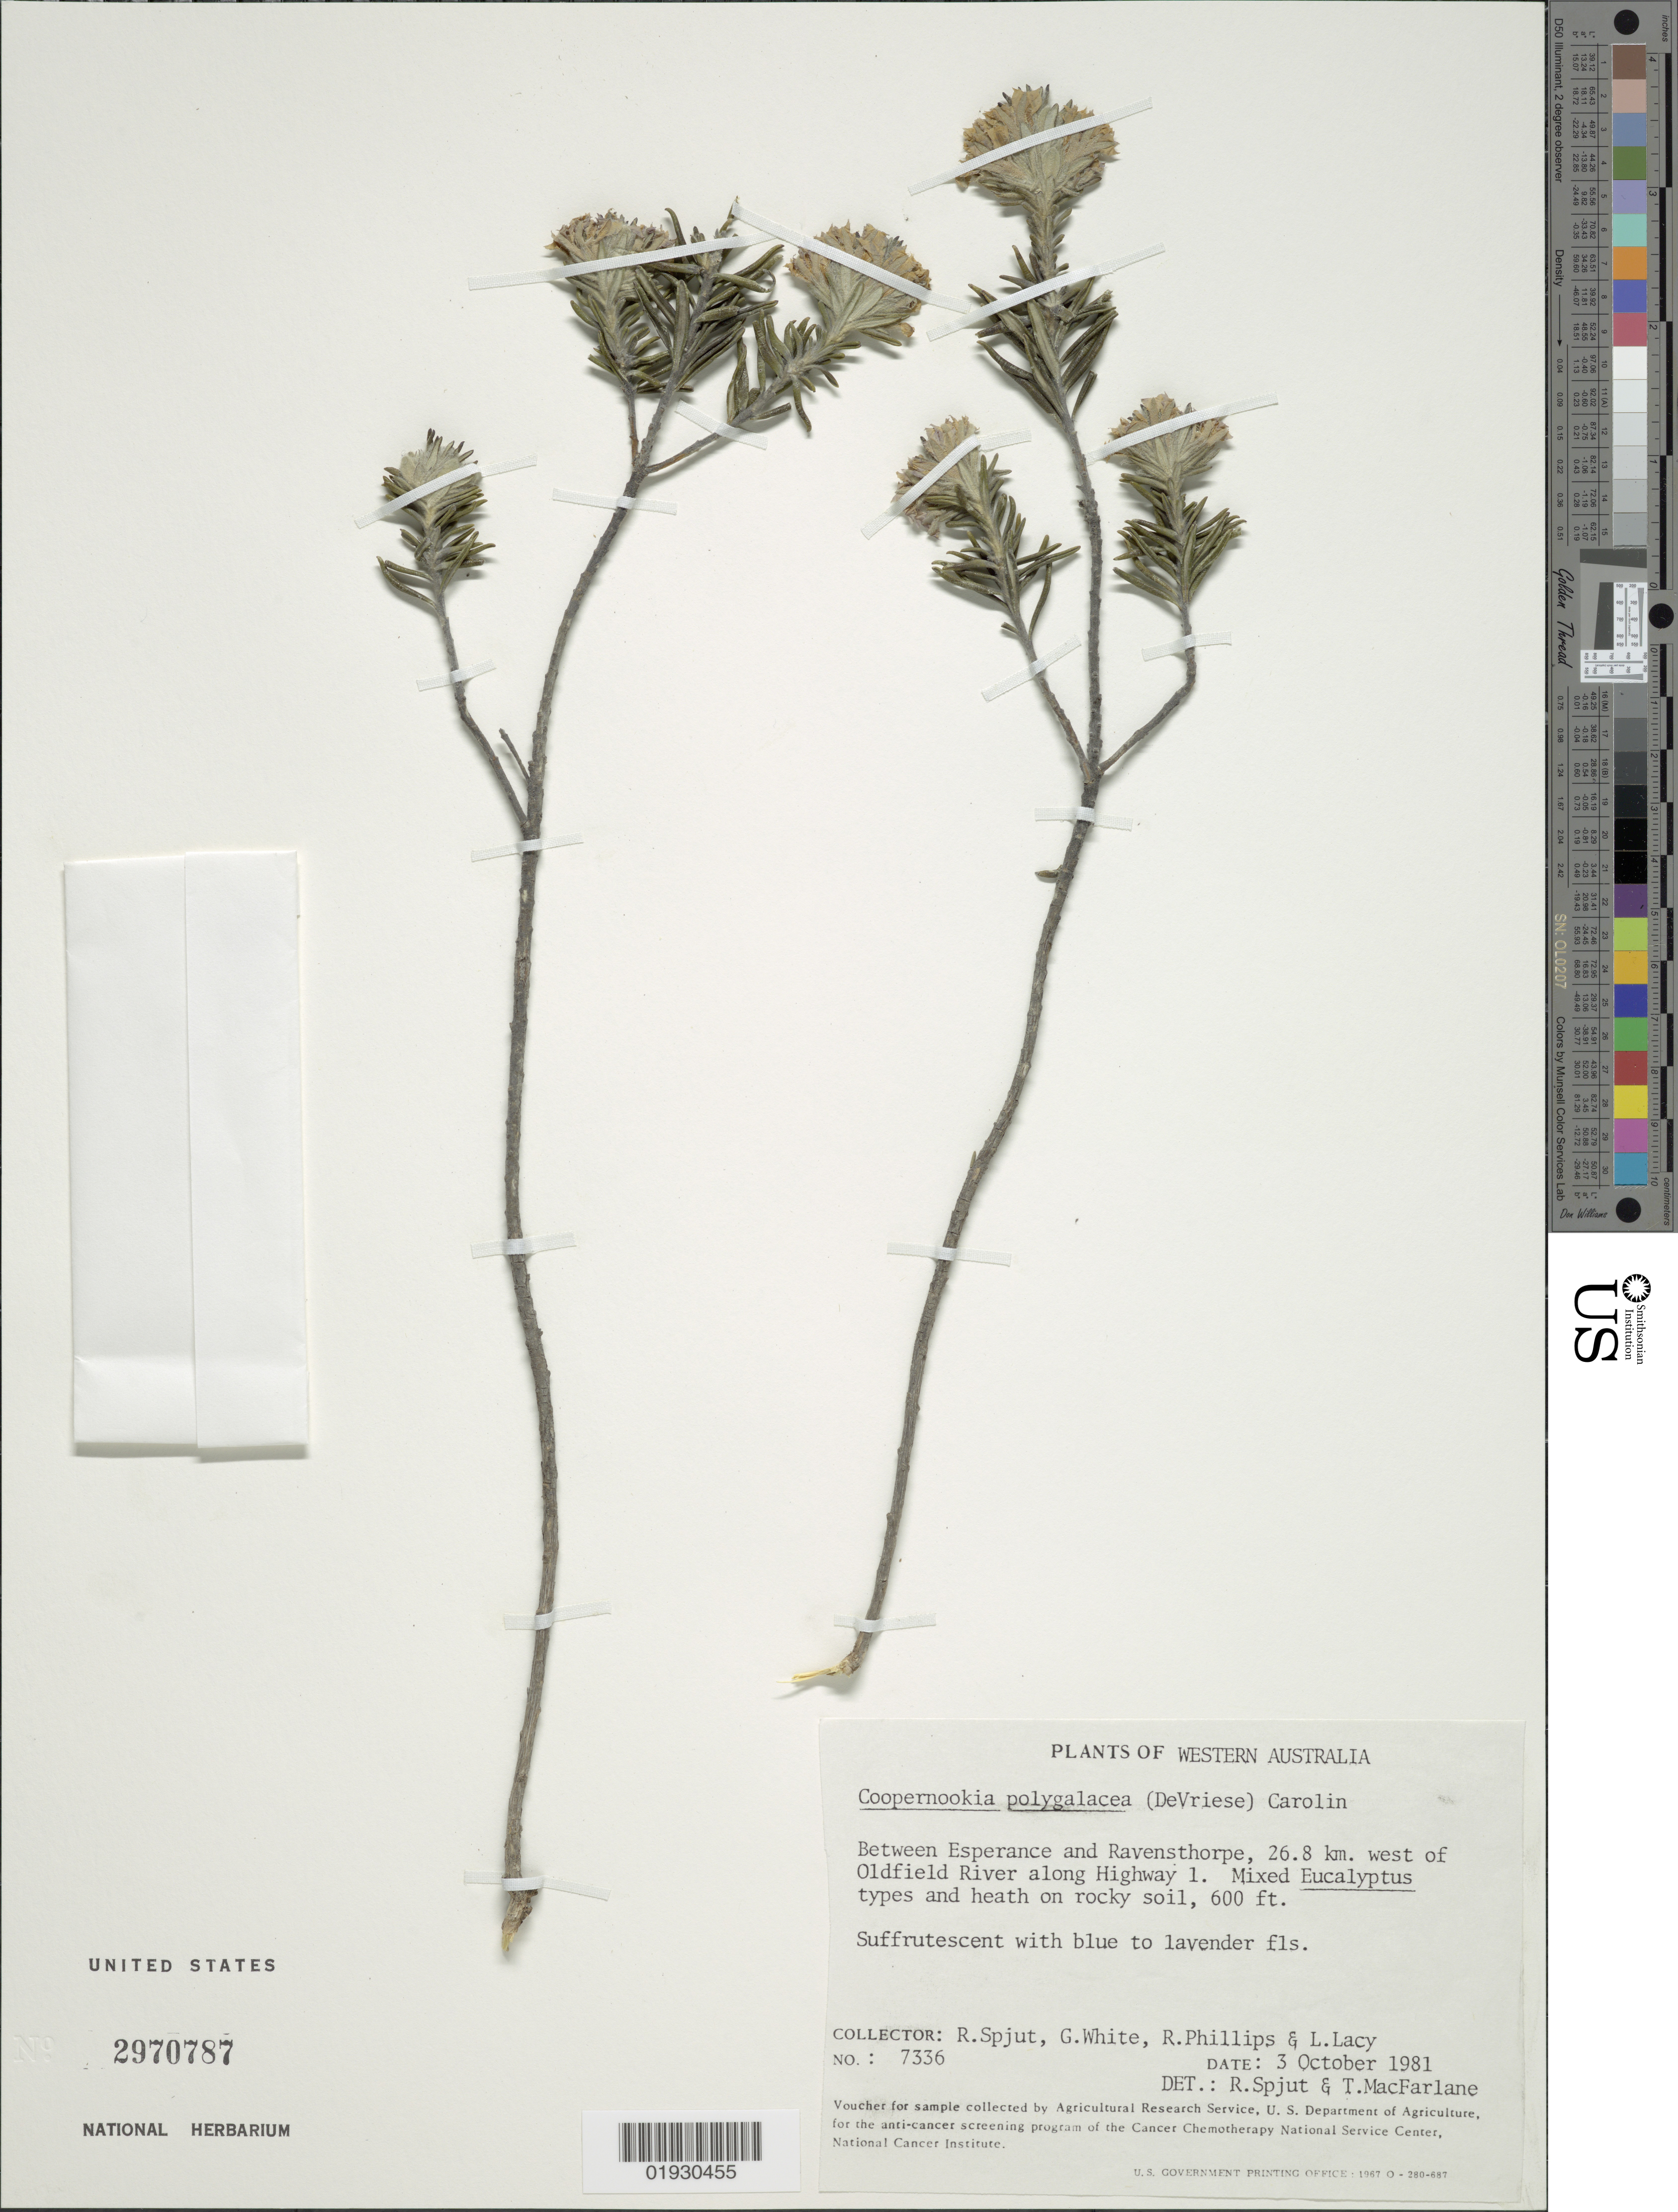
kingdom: Plantae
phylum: Tracheophyta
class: Magnoliopsida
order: Asterales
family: Goodeniaceae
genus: Coopernookia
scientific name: Coopernookia polygalacea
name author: (de Vriese) Carolin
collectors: R. Spjut, G. White, R. Phillips & L. Lacy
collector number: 7336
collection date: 1981-10-03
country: Australia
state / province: Western Australia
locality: Between Esperance and Ravensthorpe, 26.8 km. west of Oldfield River along Highway 1.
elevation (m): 183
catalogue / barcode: US 2970787